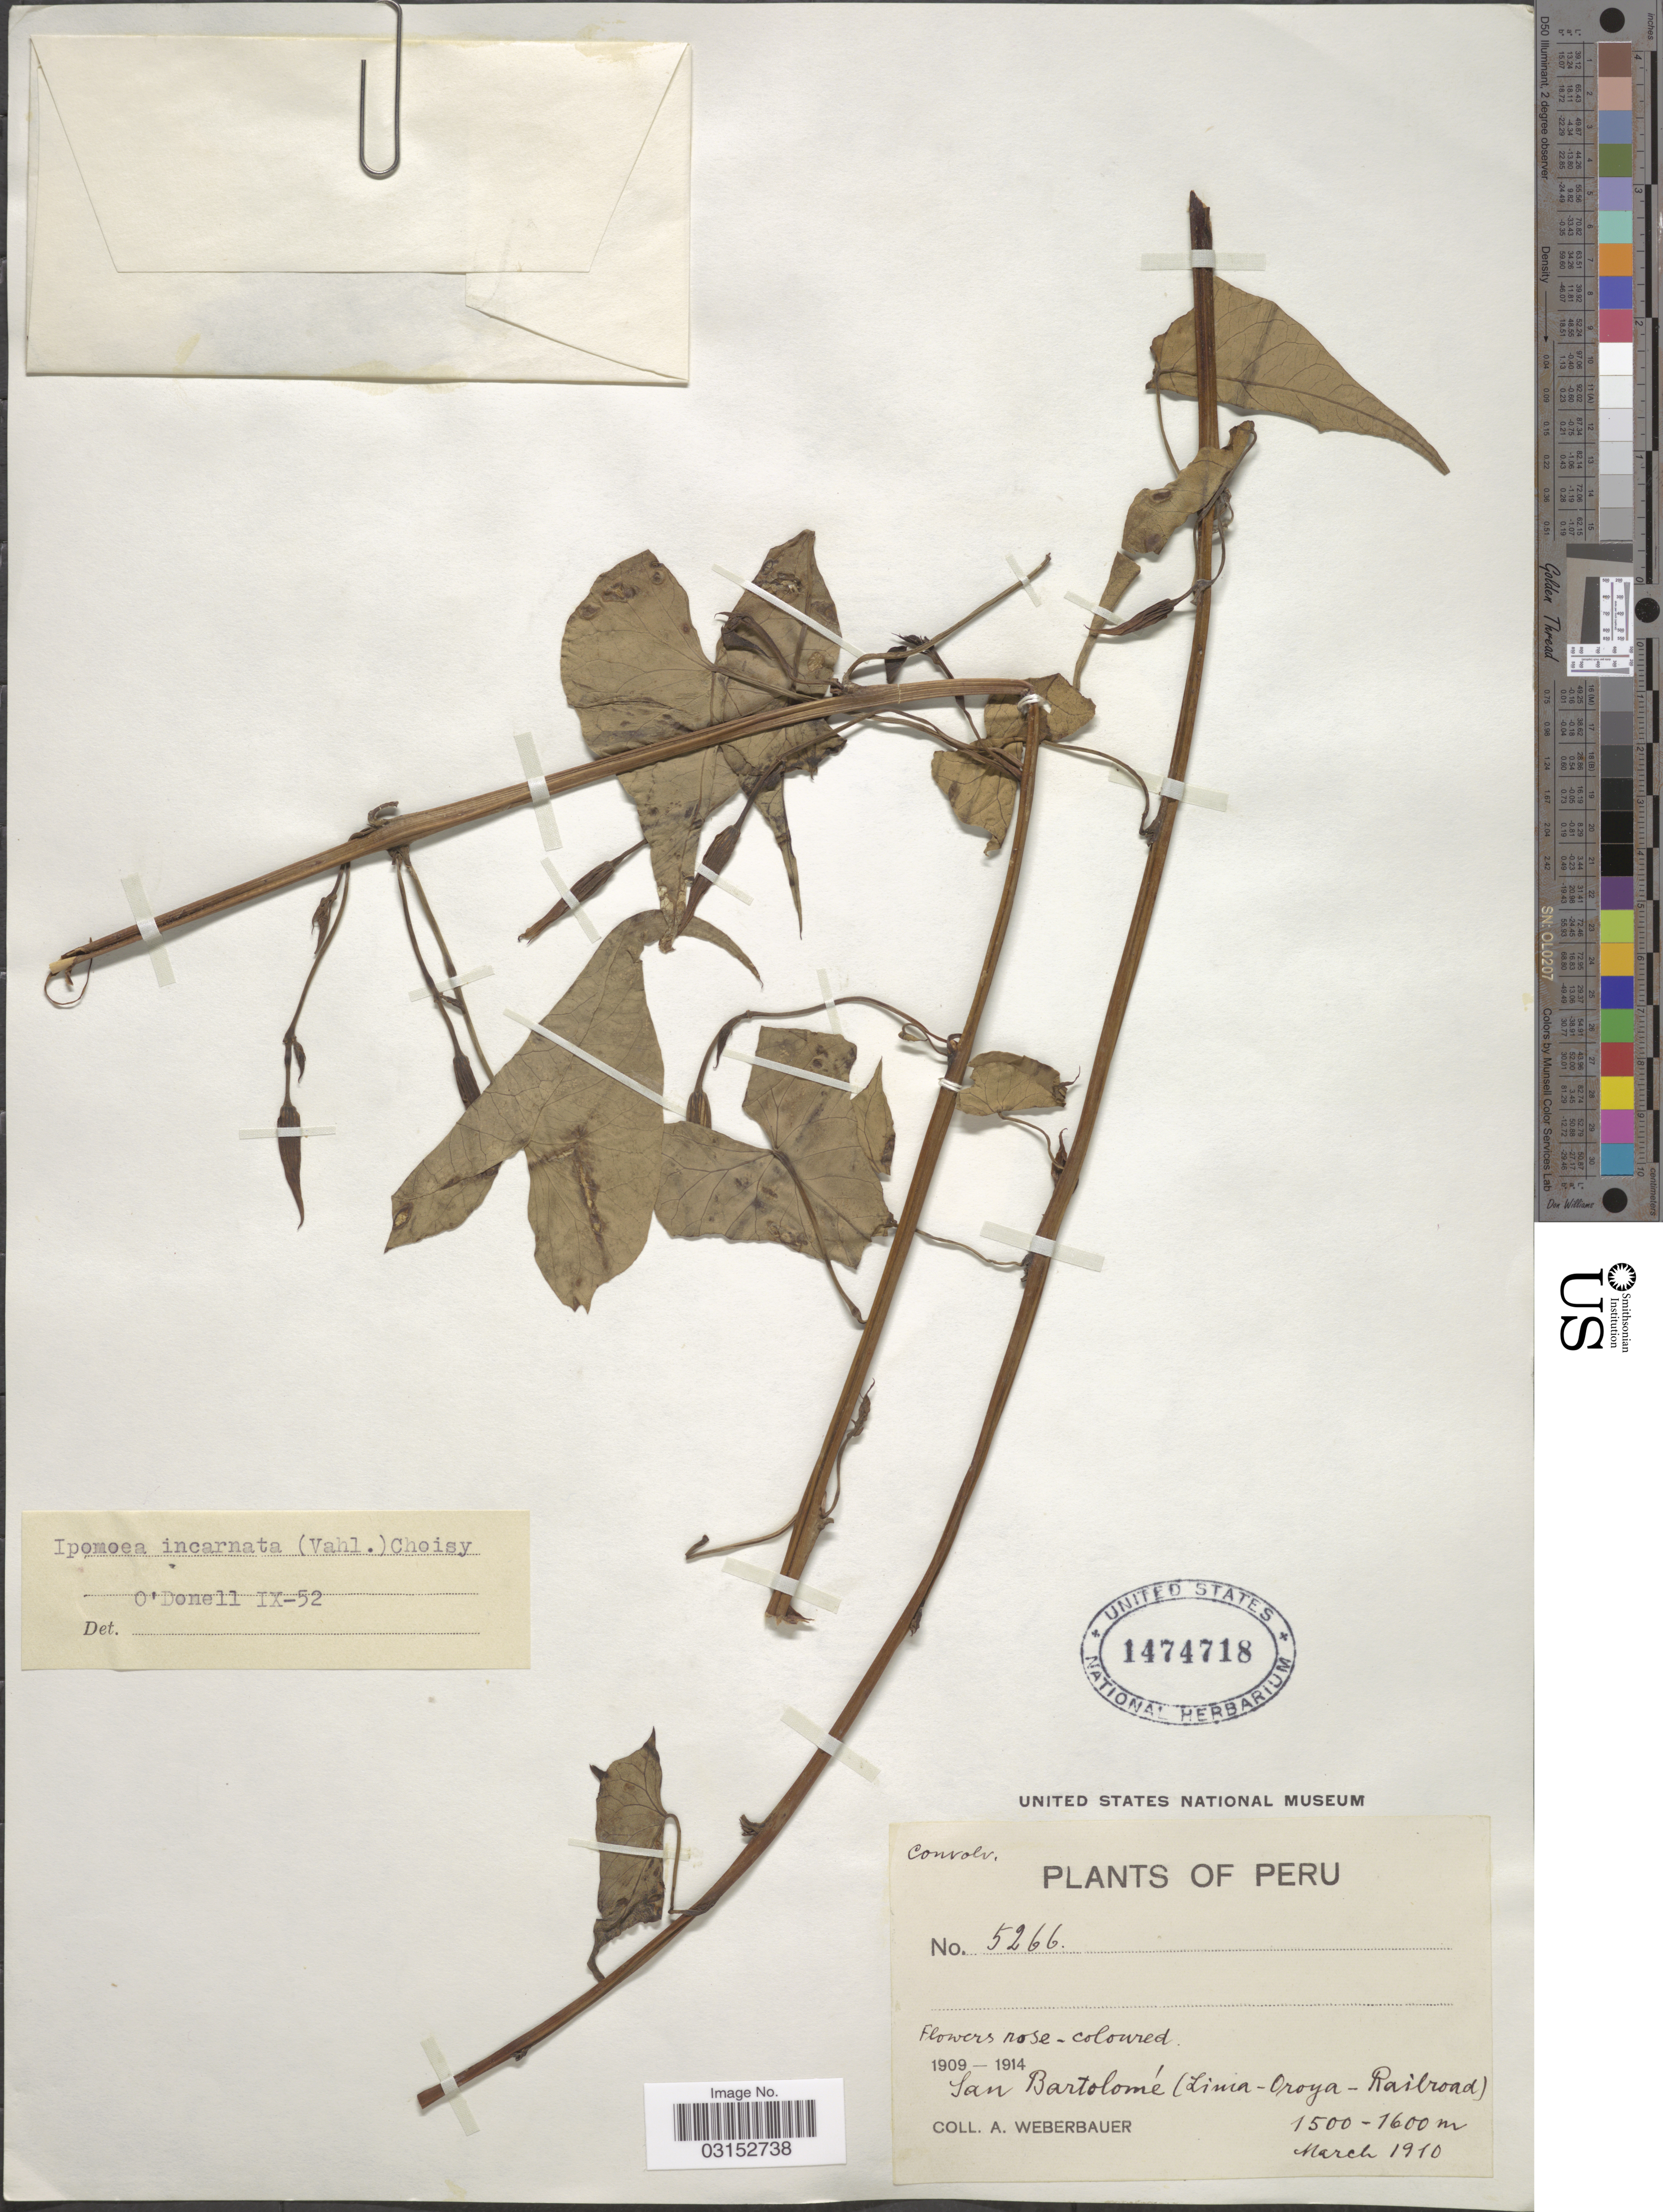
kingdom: Plantae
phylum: Tracheophyta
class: Magnoliopsida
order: Solanales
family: Convolvulaceae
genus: Ipomoea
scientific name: Ipomoea incarnata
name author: (Vahl) Choisy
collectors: A. Weberbauer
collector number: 5266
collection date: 1910-03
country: Peru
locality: San Bartolomé (Lima-Oroya-Railroad)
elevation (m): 1500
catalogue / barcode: US 1474718